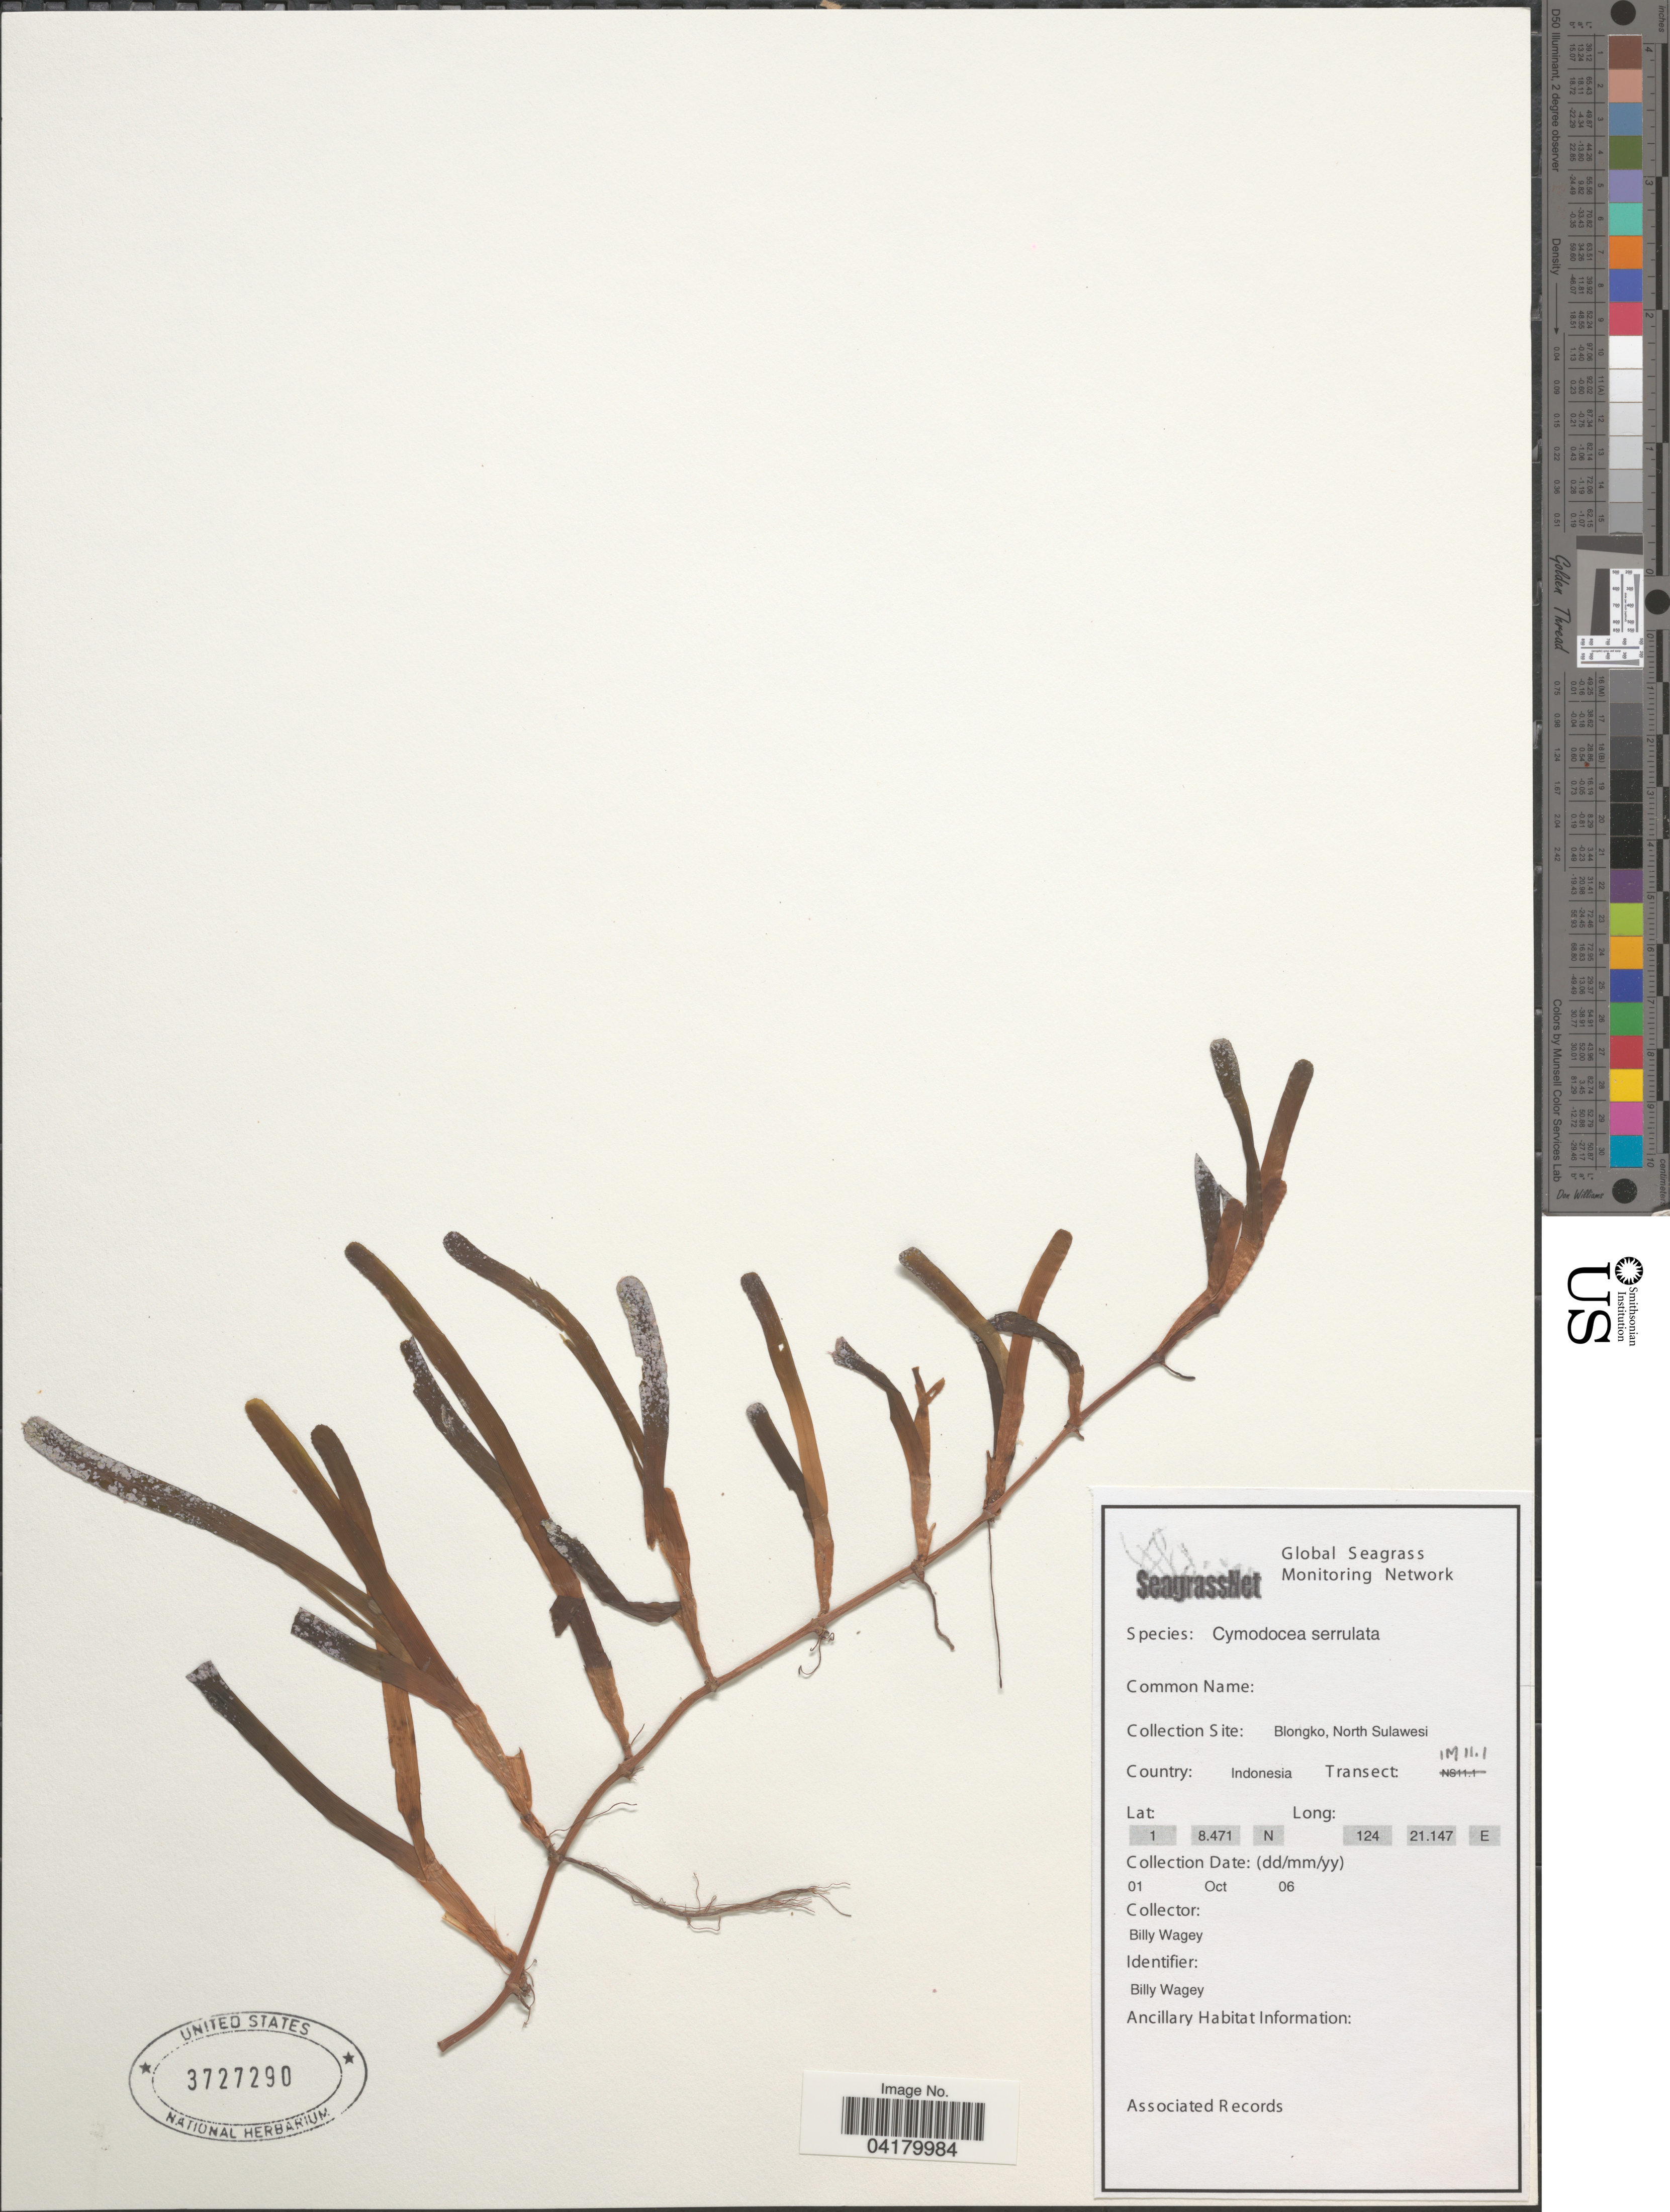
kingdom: Plantae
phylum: Tracheophyta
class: Liliopsida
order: Alismatales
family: Cymodoceaceae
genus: Cymodocea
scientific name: Cymodocea serrulata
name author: (R. Br.) Magnus & Ashers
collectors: B. Wagey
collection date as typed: Transcribed d/m/y: 1/10/6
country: Indonesia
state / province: Sulawesi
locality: Collection Site: Blongko, North Sulawesi. Transect: IM11.1.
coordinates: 1 8.471, 124 21.147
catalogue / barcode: US 3727290